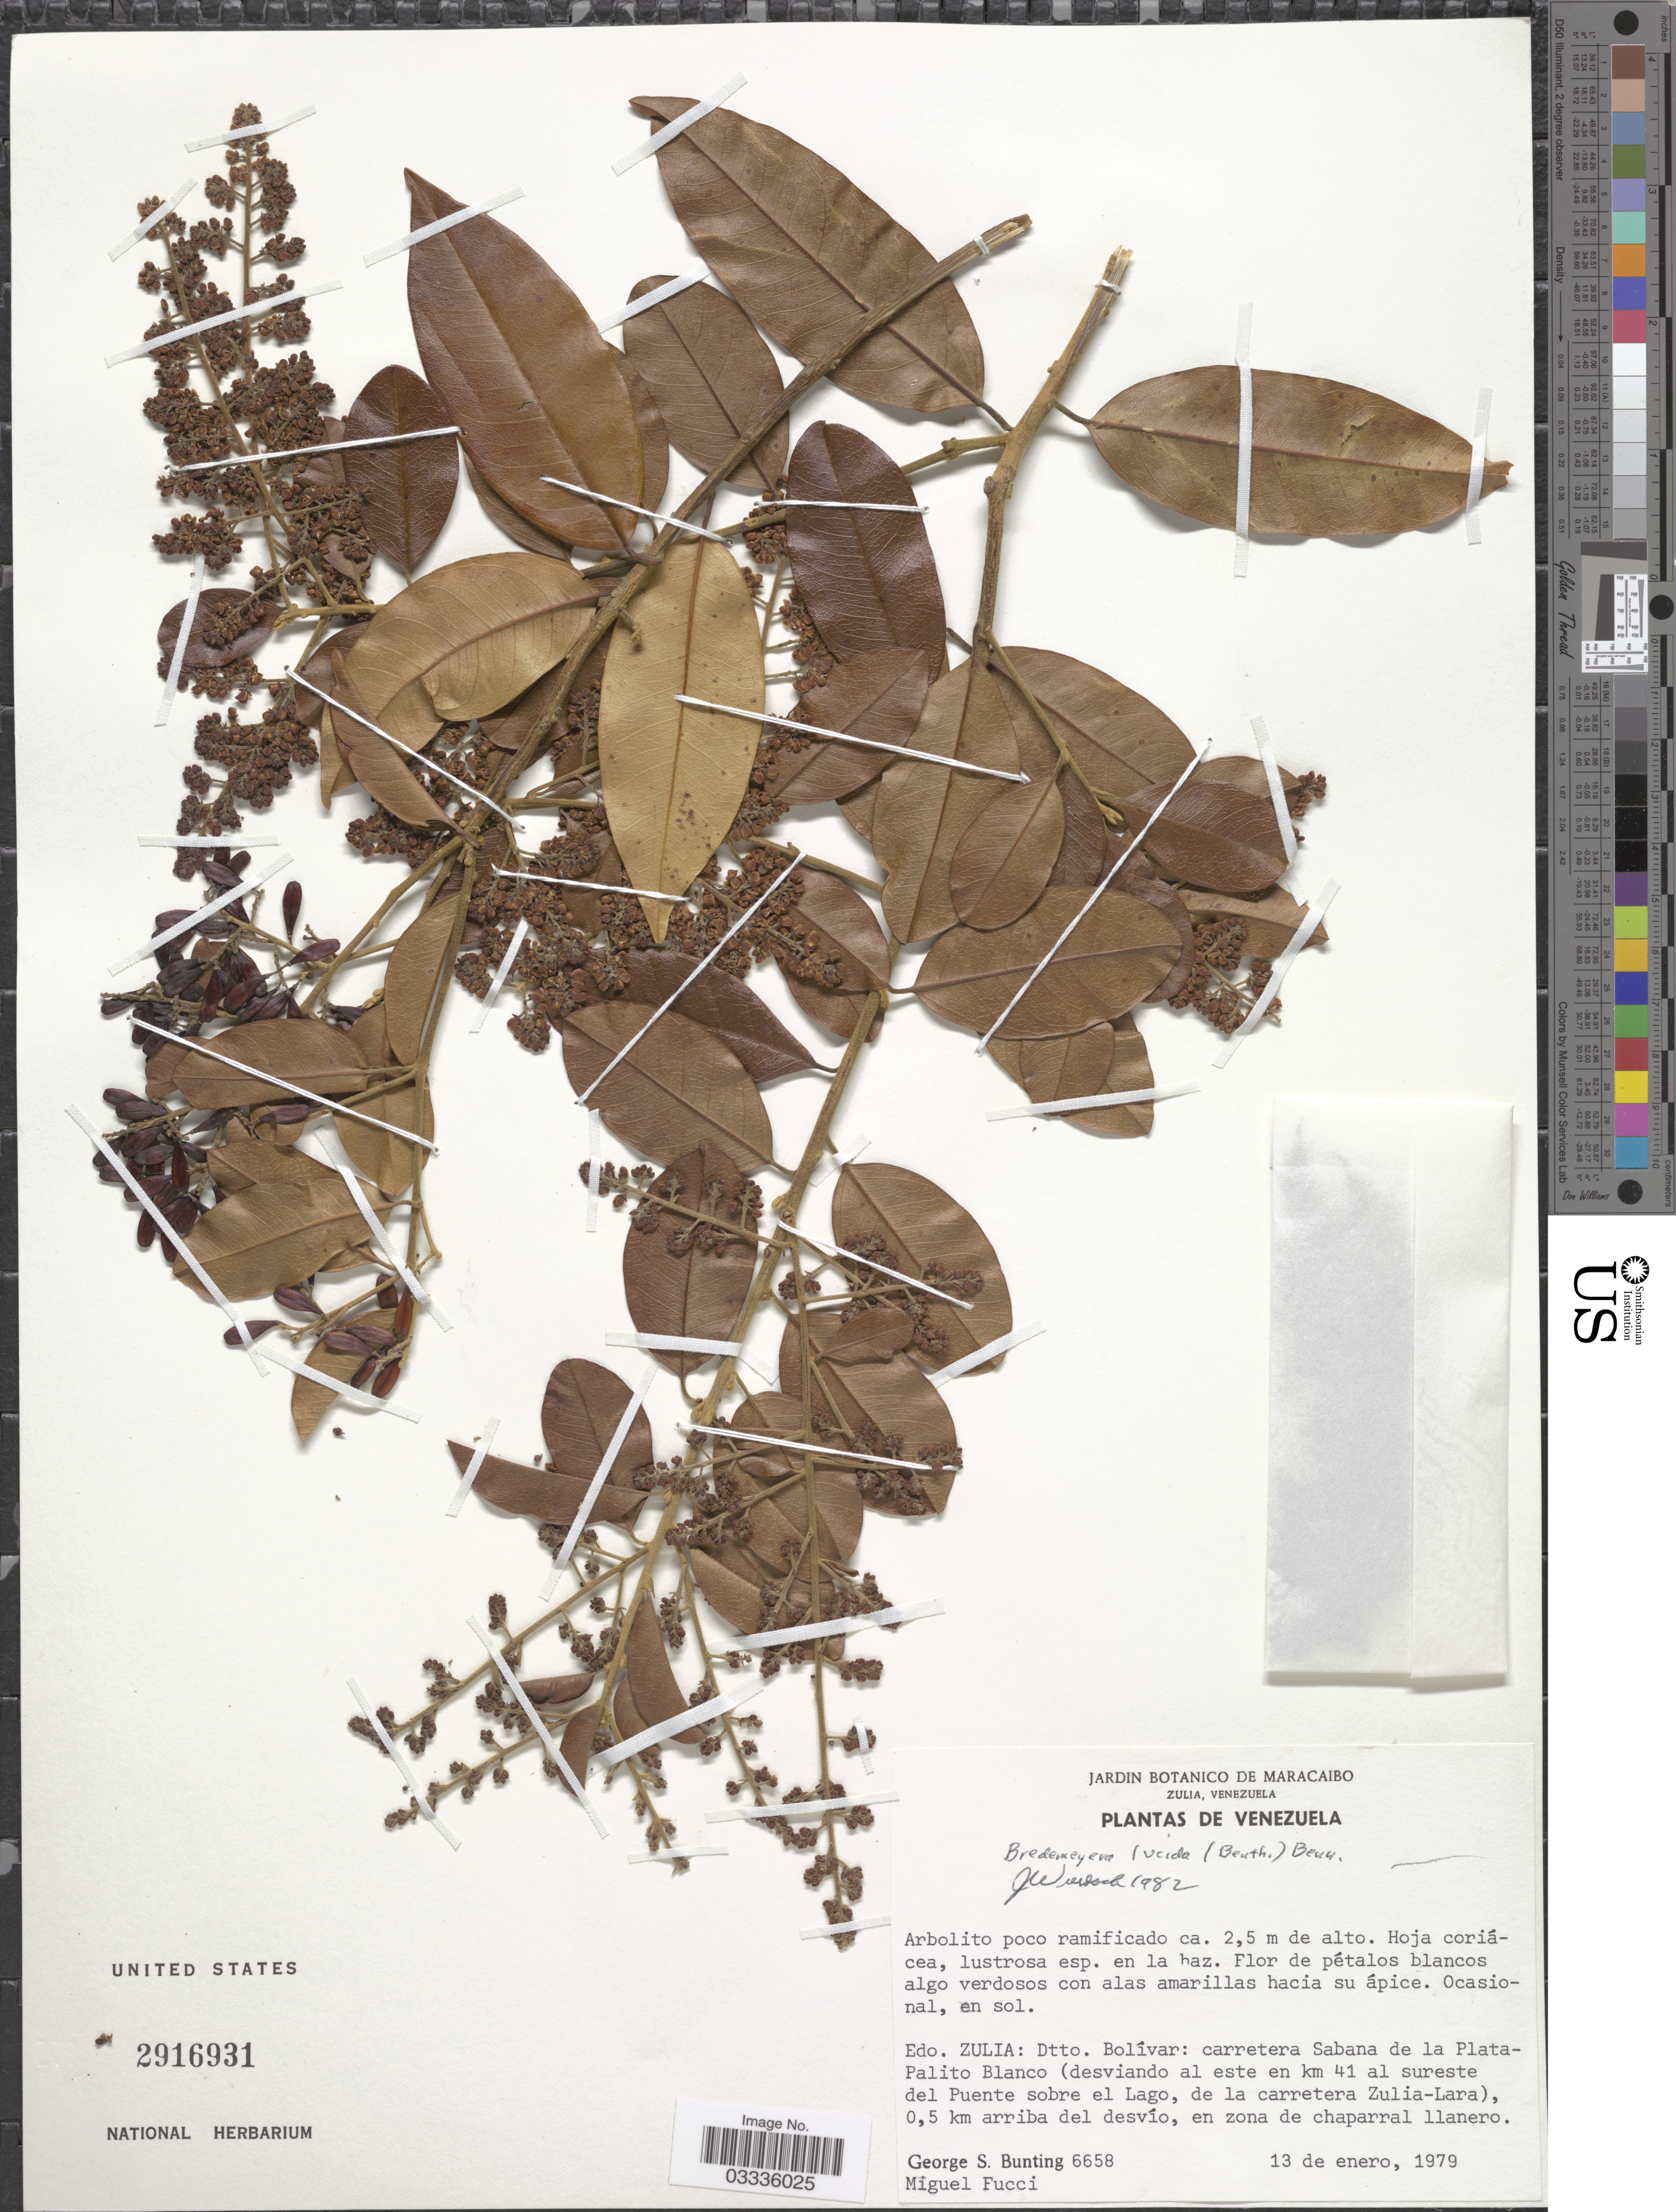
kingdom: Plantae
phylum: Tracheophyta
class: Magnoliopsida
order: Fabales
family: Polygalaceae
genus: Bredemeyera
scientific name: Bredemeyera lucida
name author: (Benth.) Klotzsch ex Hassk.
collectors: G. S. Bunting & M. Fucci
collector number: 6658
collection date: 1979-01-13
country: Venezuela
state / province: Zulia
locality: Dtto. Bolívar: carretera Sabana de la Plata-Palito Blanco (desviando al este en km 41 al sureste del Puente sobre el Lago, de la carretera Zulia-Lara), 0.5 km arriba del desvío, en zona de chaparral llanero.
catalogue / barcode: US 2916931